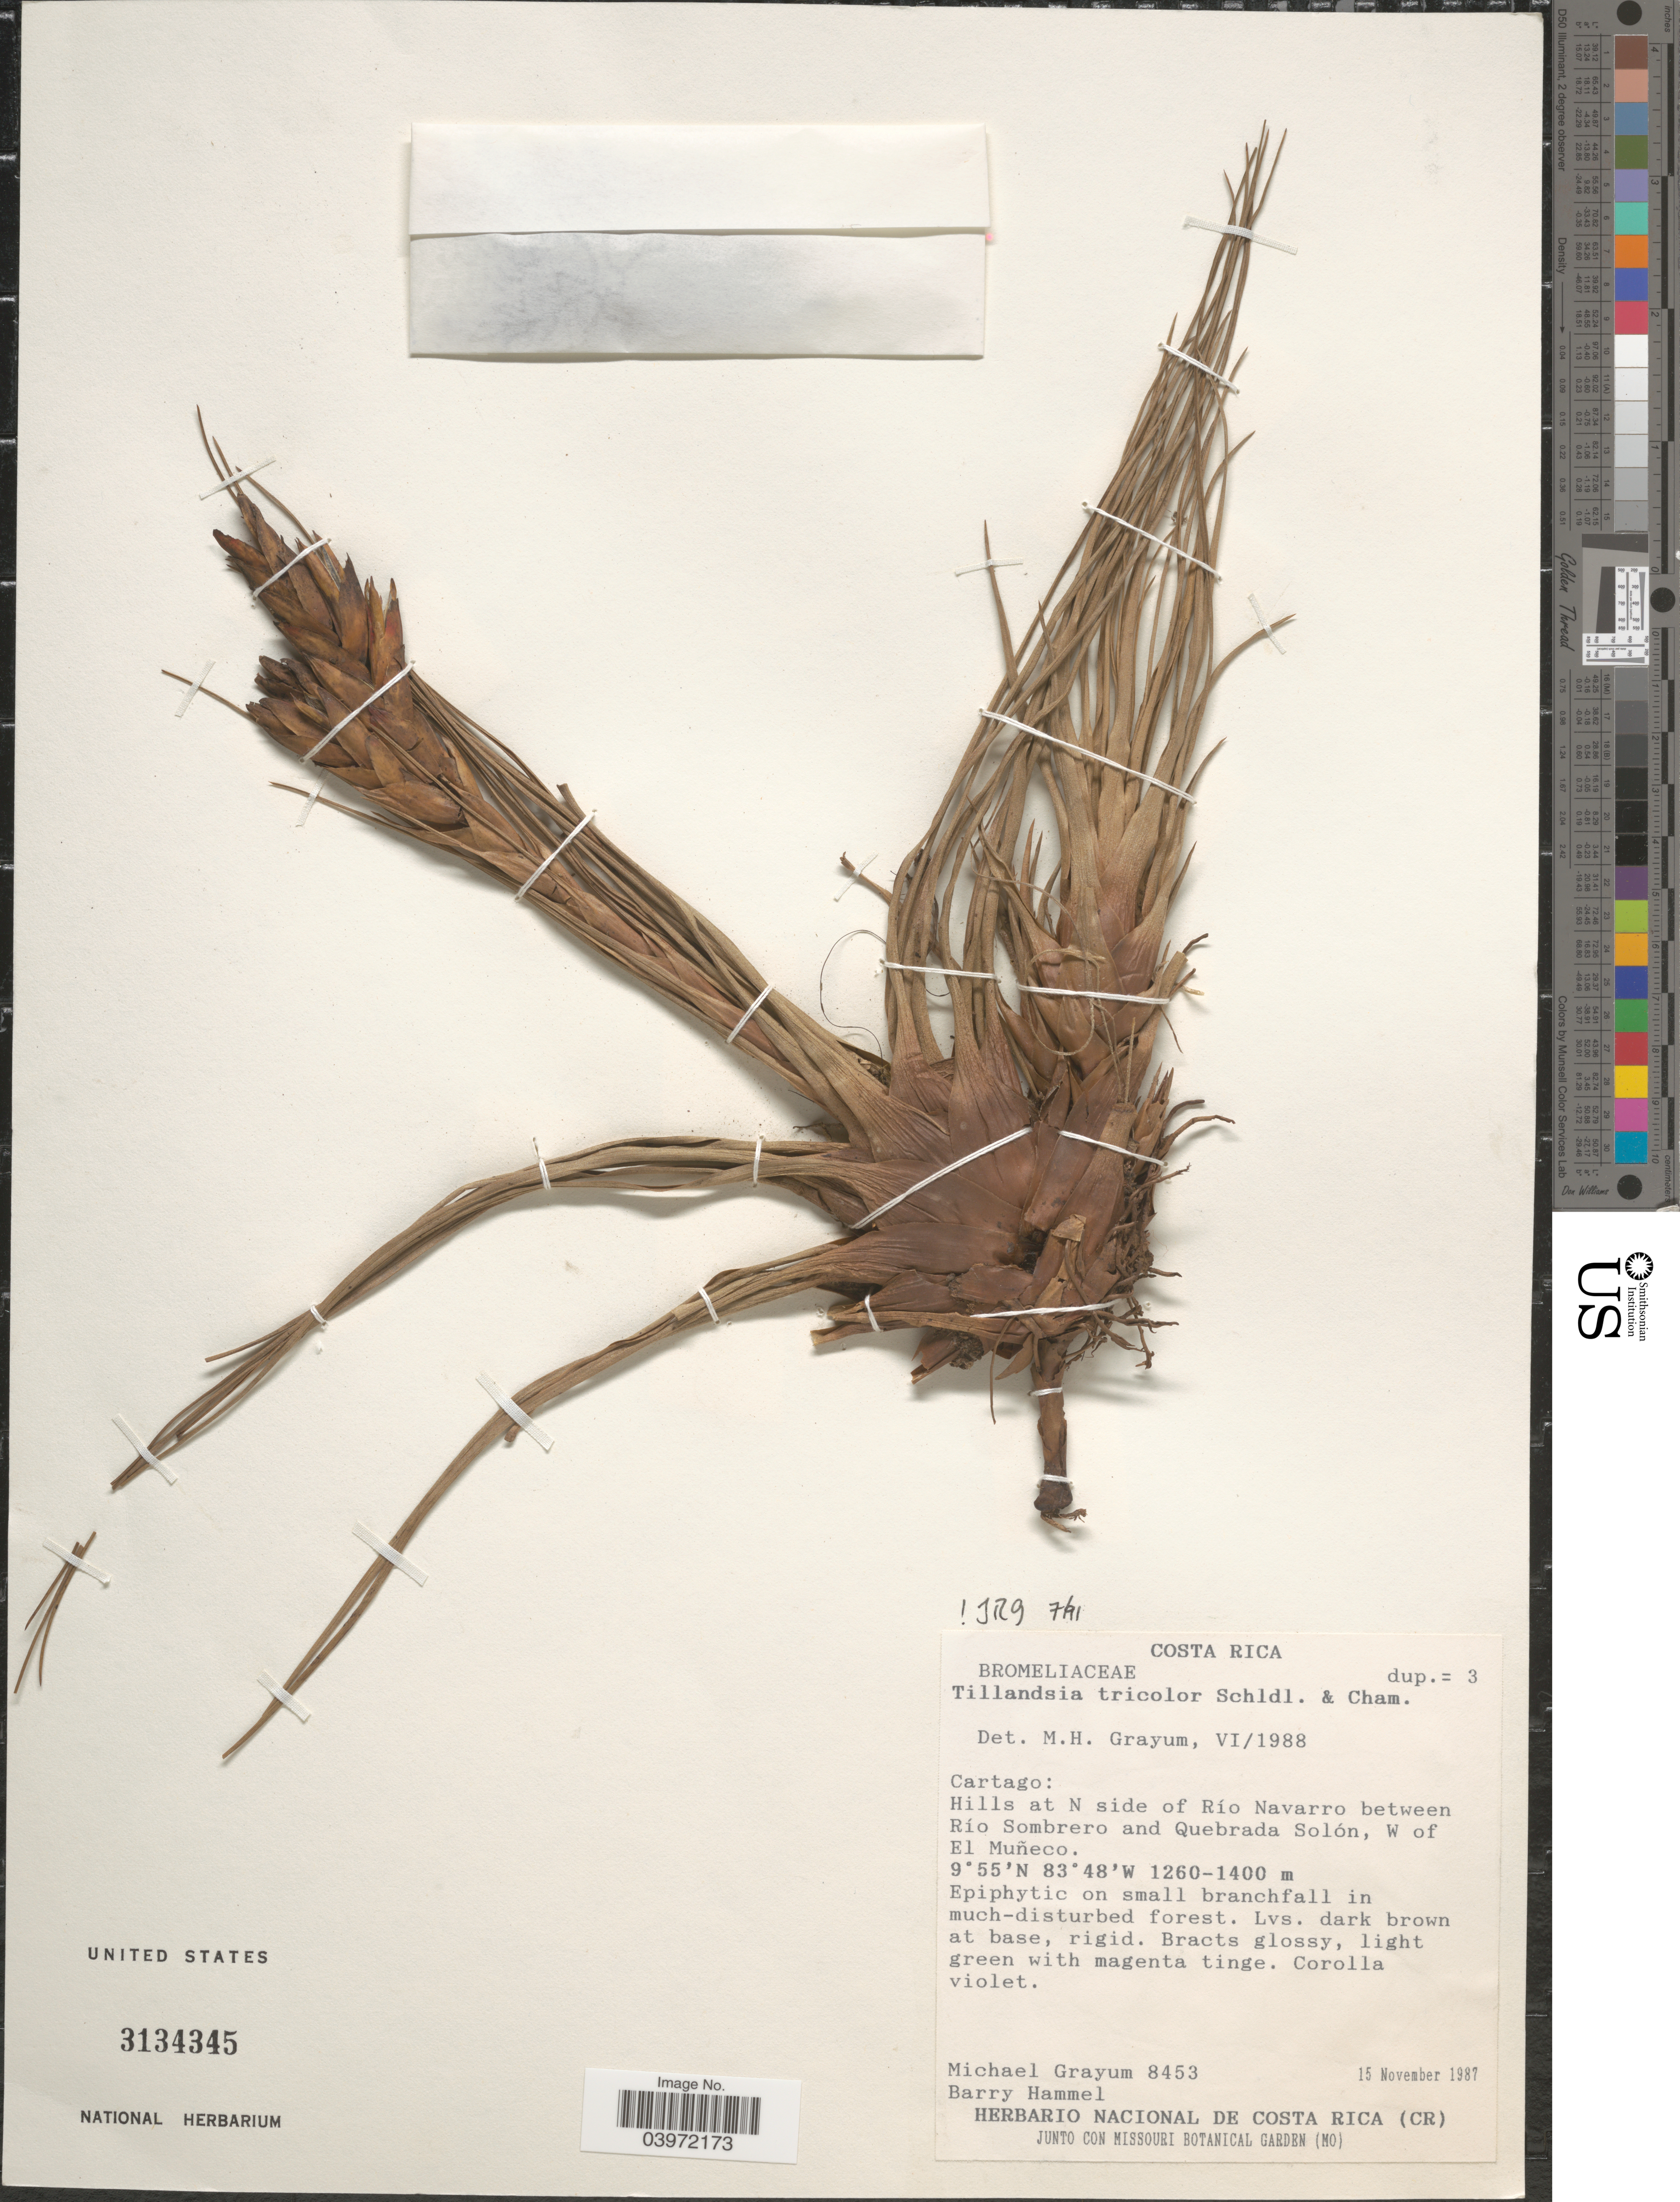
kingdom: Plantae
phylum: Tracheophyta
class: Liliopsida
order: Poales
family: Bromeliaceae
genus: Tillandsia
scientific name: Tillandsia tricolor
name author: Schltdl. & Cham.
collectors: M. H. Grayum & B. Hammel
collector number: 8453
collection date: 1987-11-15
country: Costa Rica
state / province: Cartago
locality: Hills at N side of Río Navarro between Río Sombrero and Quebrada Solón, W of El Muñeco.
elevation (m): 1260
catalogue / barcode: US 3134345